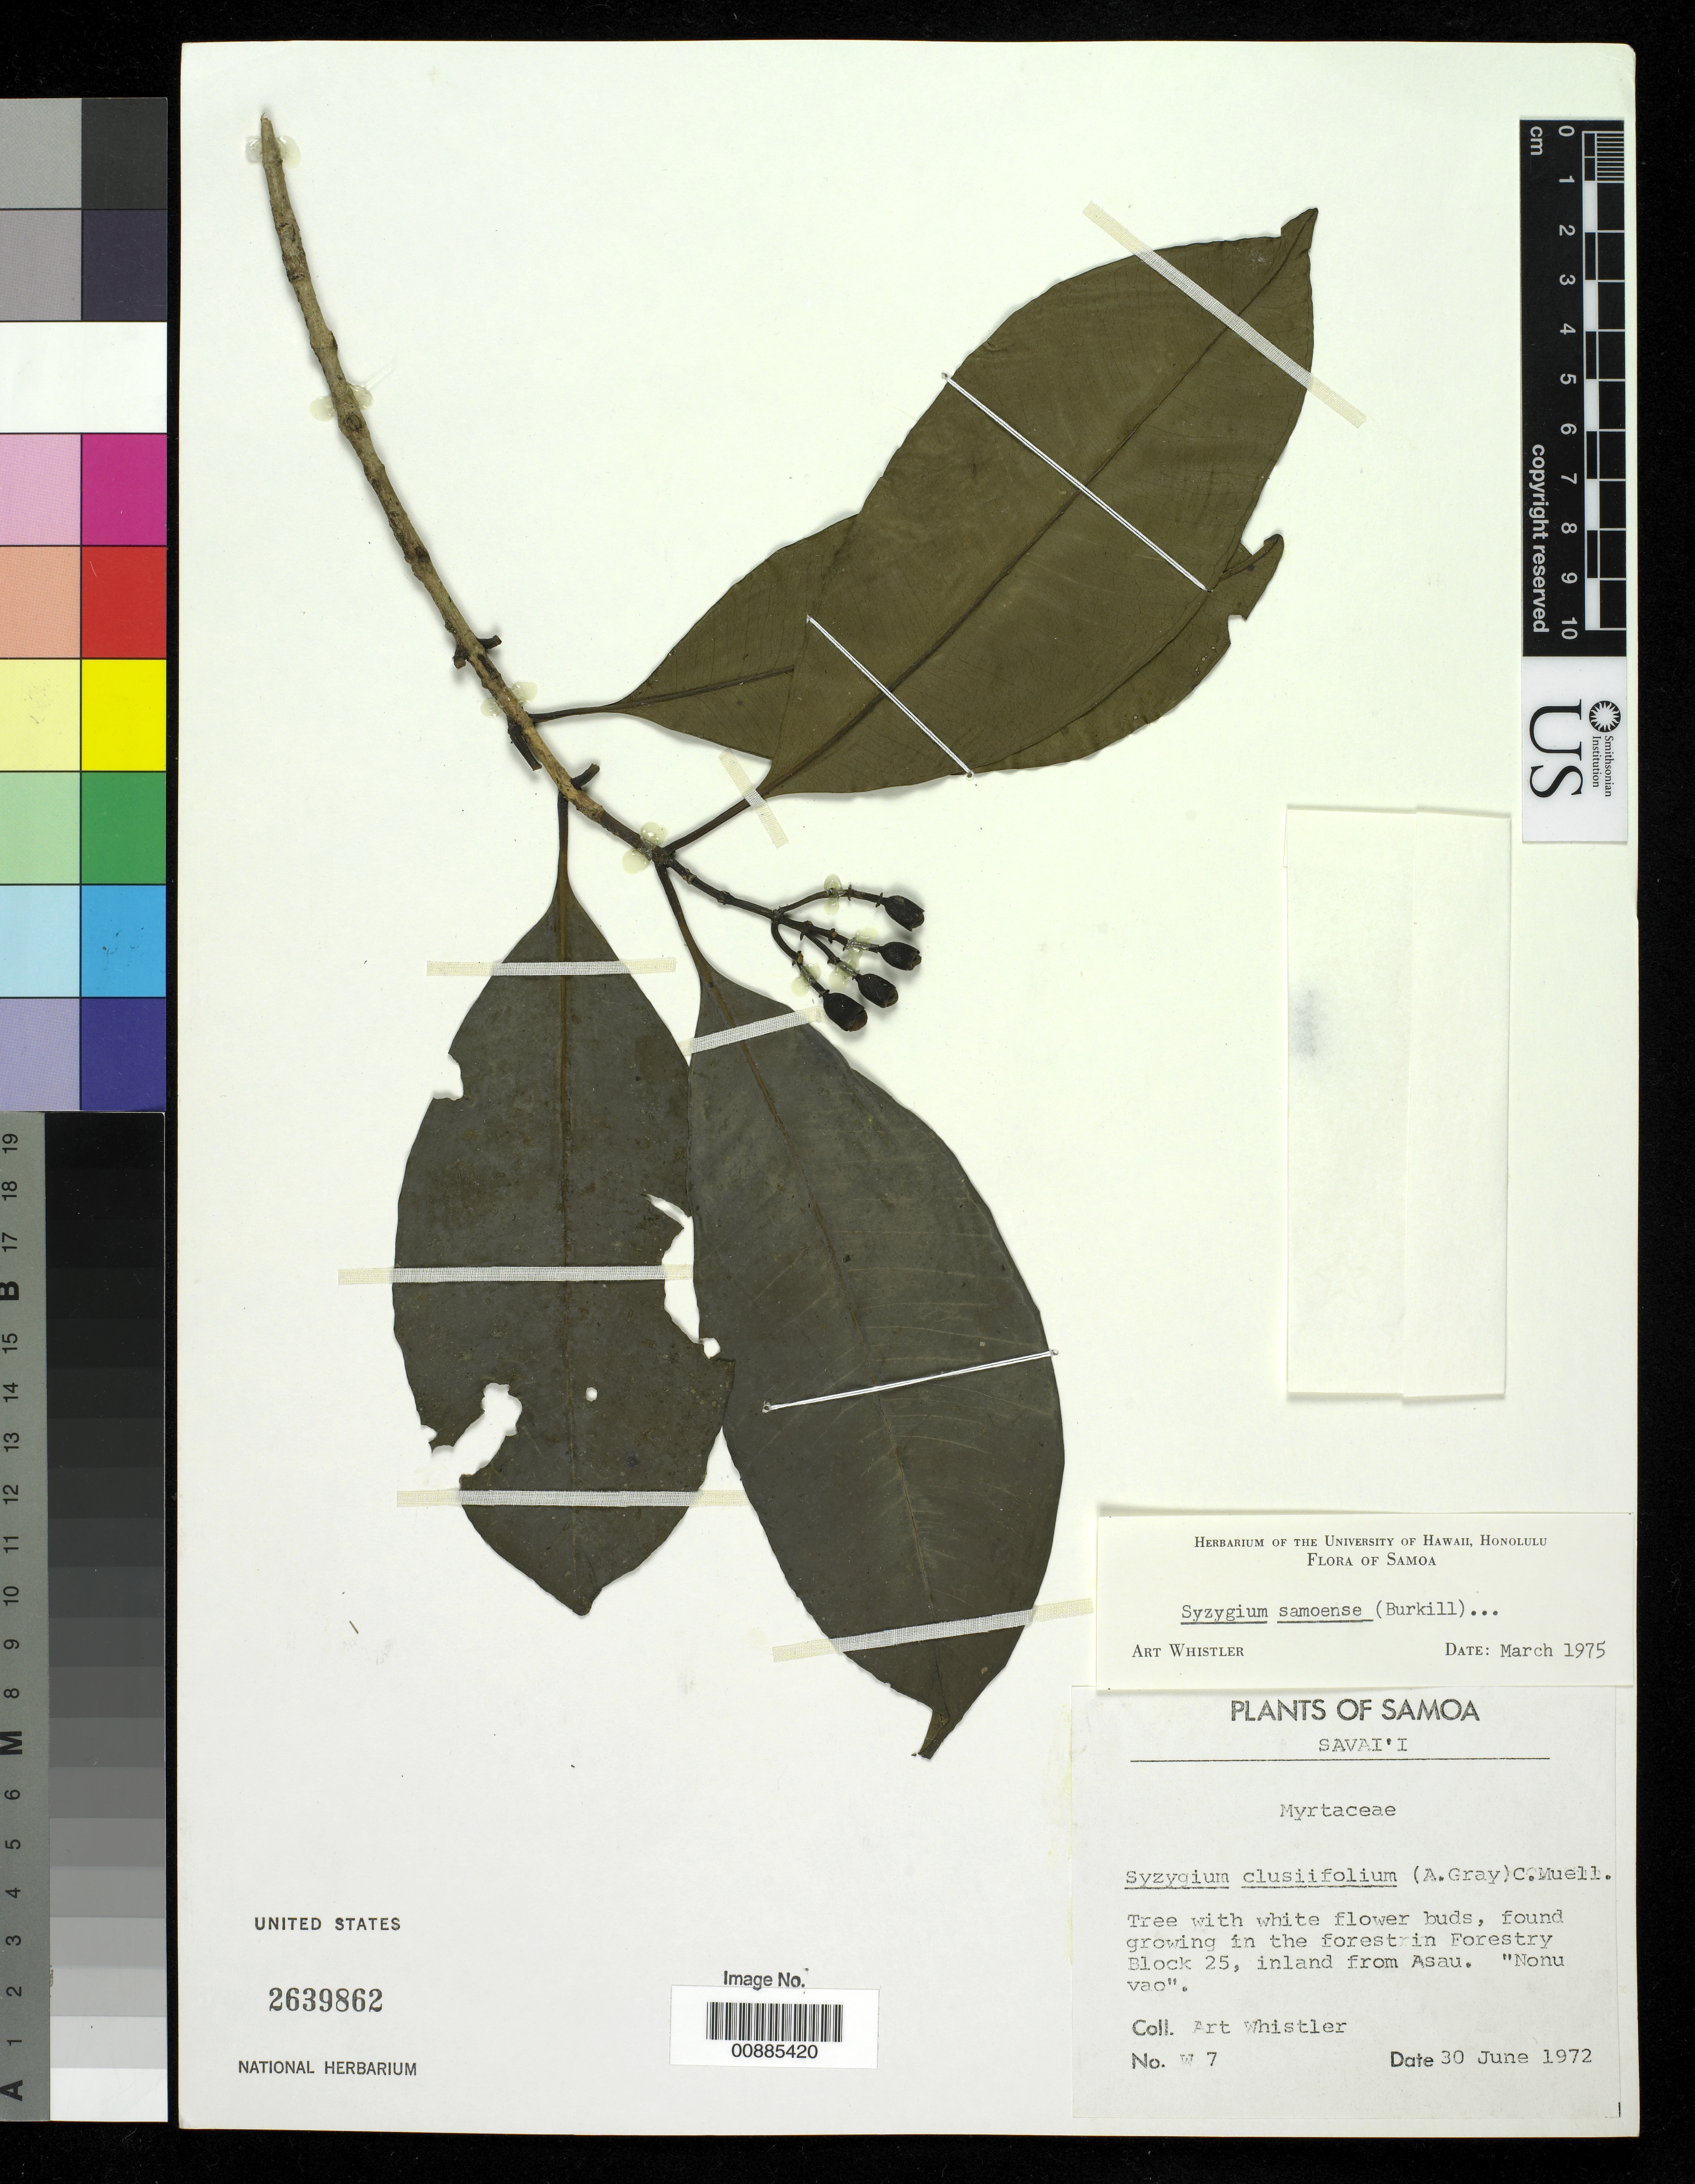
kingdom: Plantae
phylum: Tracheophyta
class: Magnoliopsida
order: Myrtales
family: Myrtaceae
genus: Syzygium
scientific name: Syzygium samoense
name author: (Burk.) Whistler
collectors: F. Walker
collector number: W 7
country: Solomon Islands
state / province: Guadalcanal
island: Guadalcanal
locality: North coast of Guadalcanal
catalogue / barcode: US 2639862